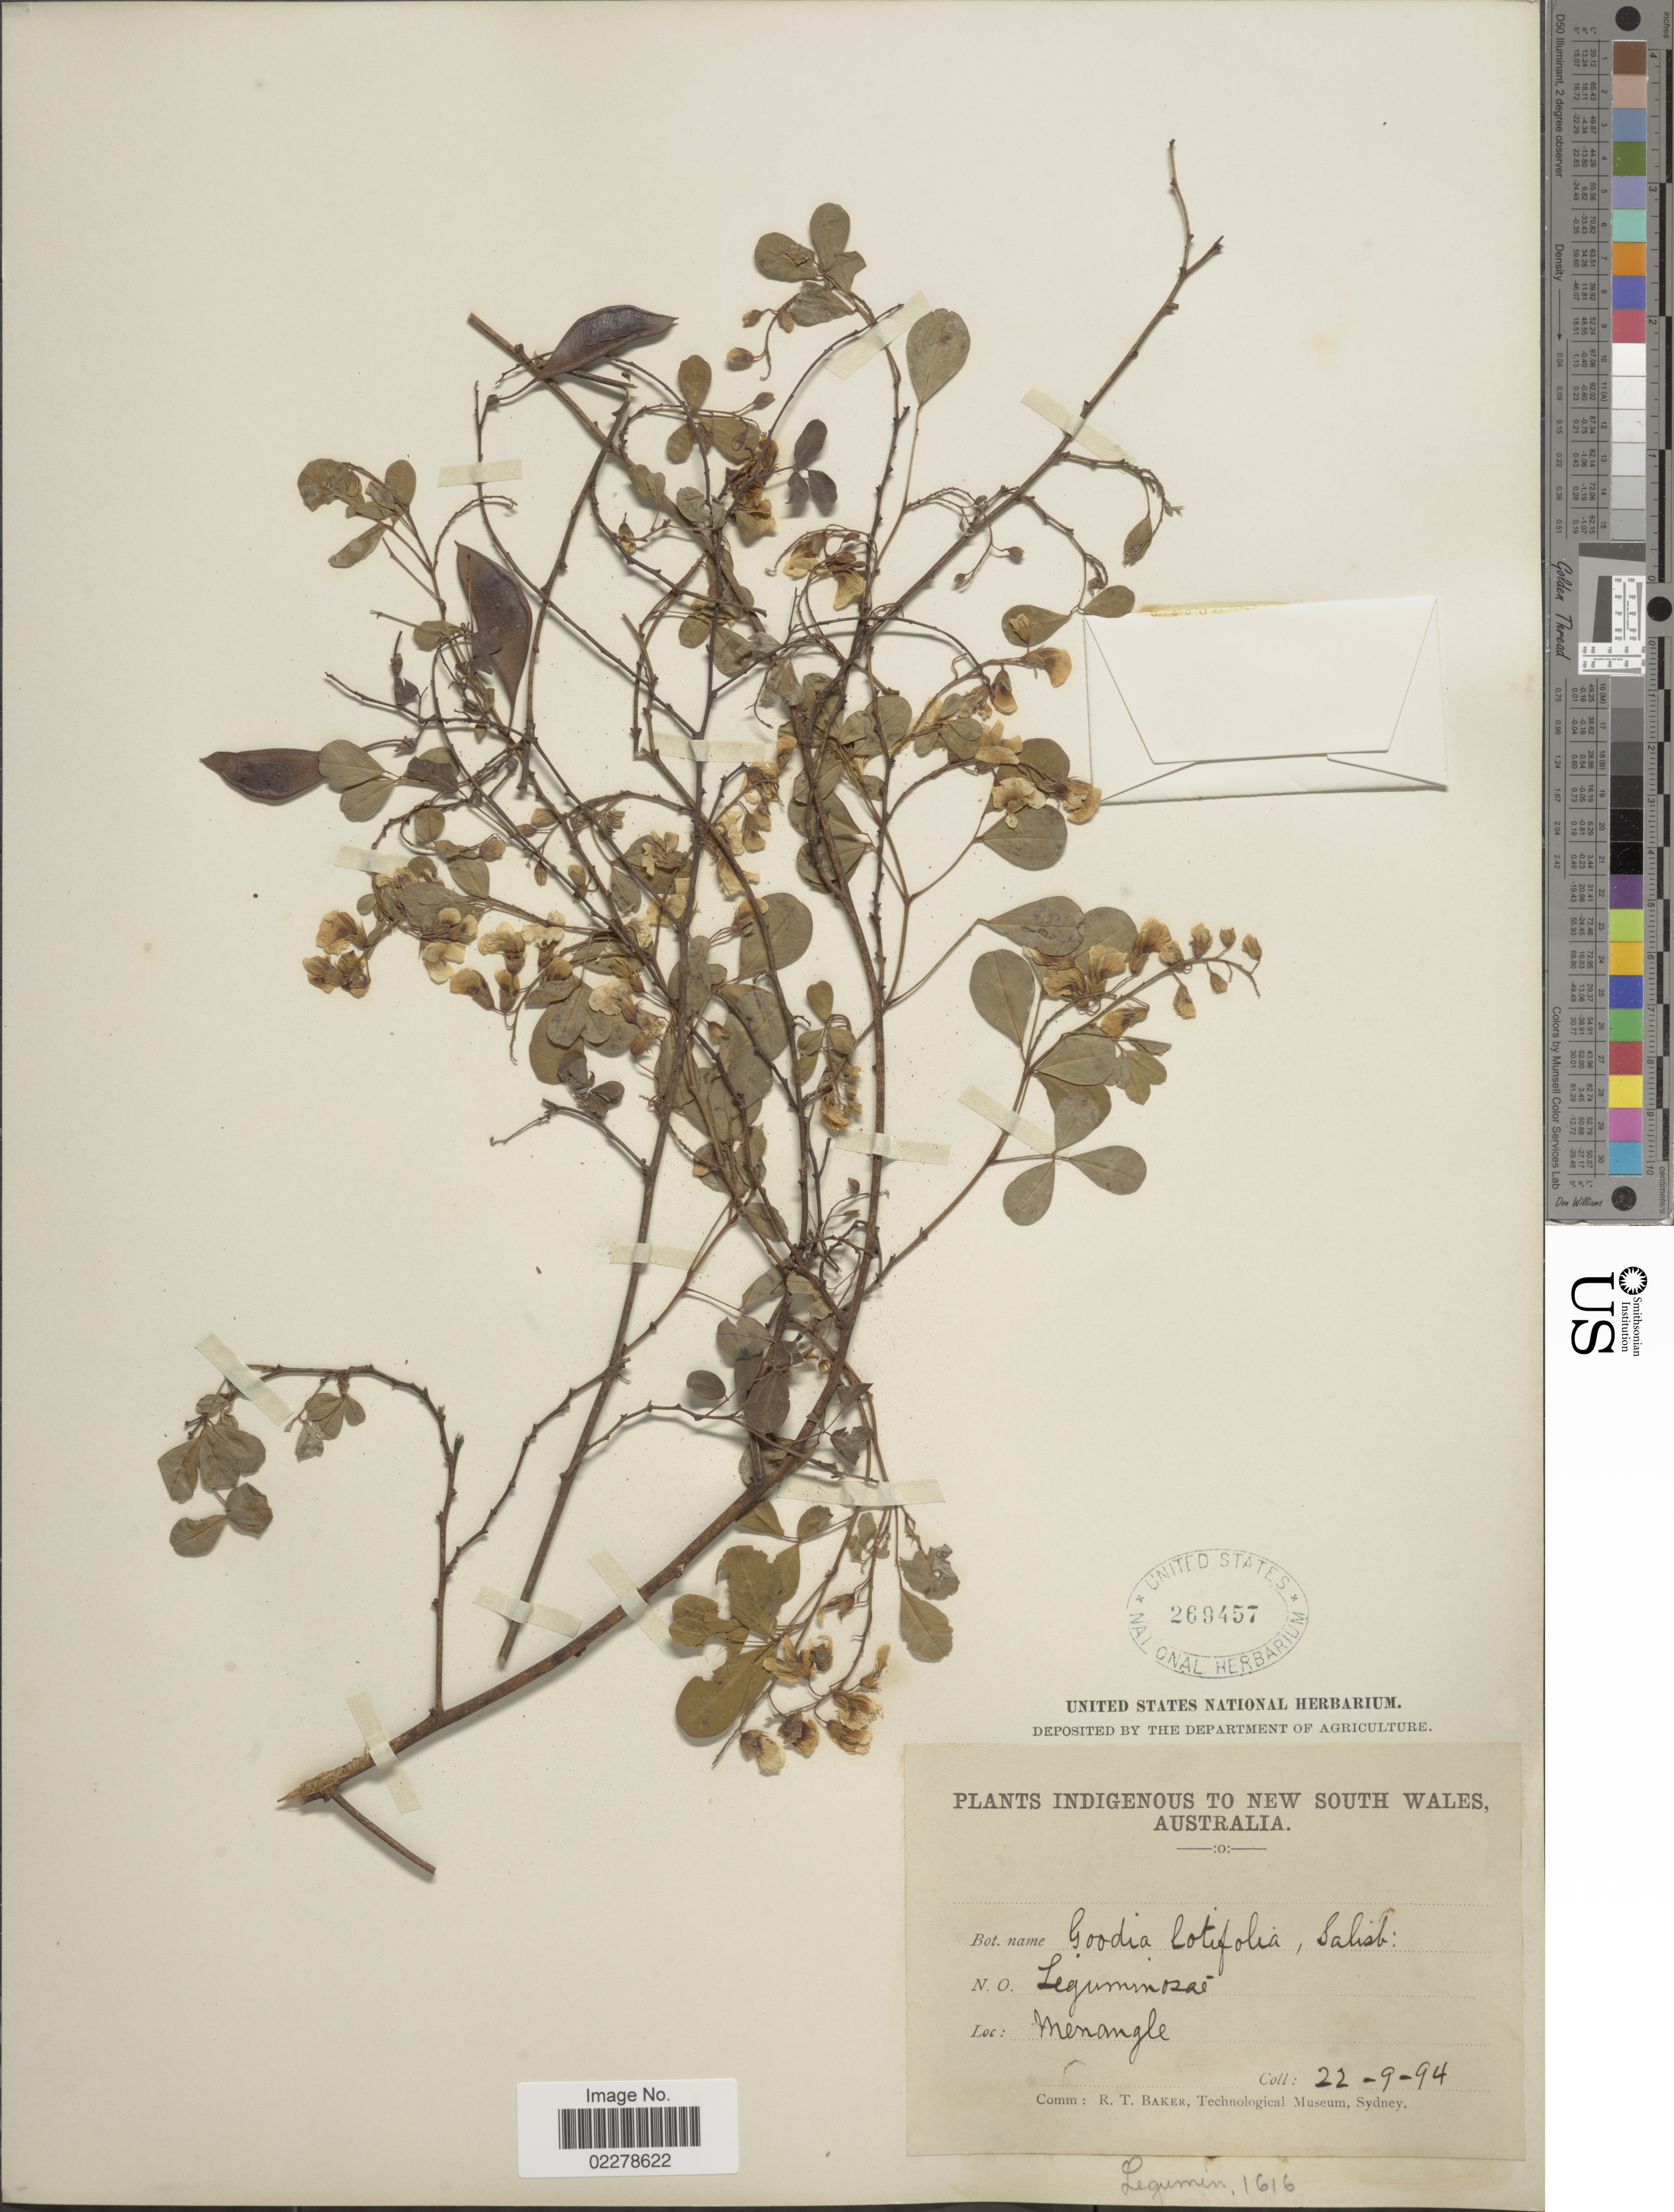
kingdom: Plantae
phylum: Tracheophyta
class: Magnoliopsida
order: Fabales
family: Fabaceae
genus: Goodia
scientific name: Goodia lotifolia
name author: Salisb.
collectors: Legumin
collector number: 1616?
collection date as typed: Transcribed d/m/y: 22/9/94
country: Australia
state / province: New South Wales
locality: Manangle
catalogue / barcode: US 269457